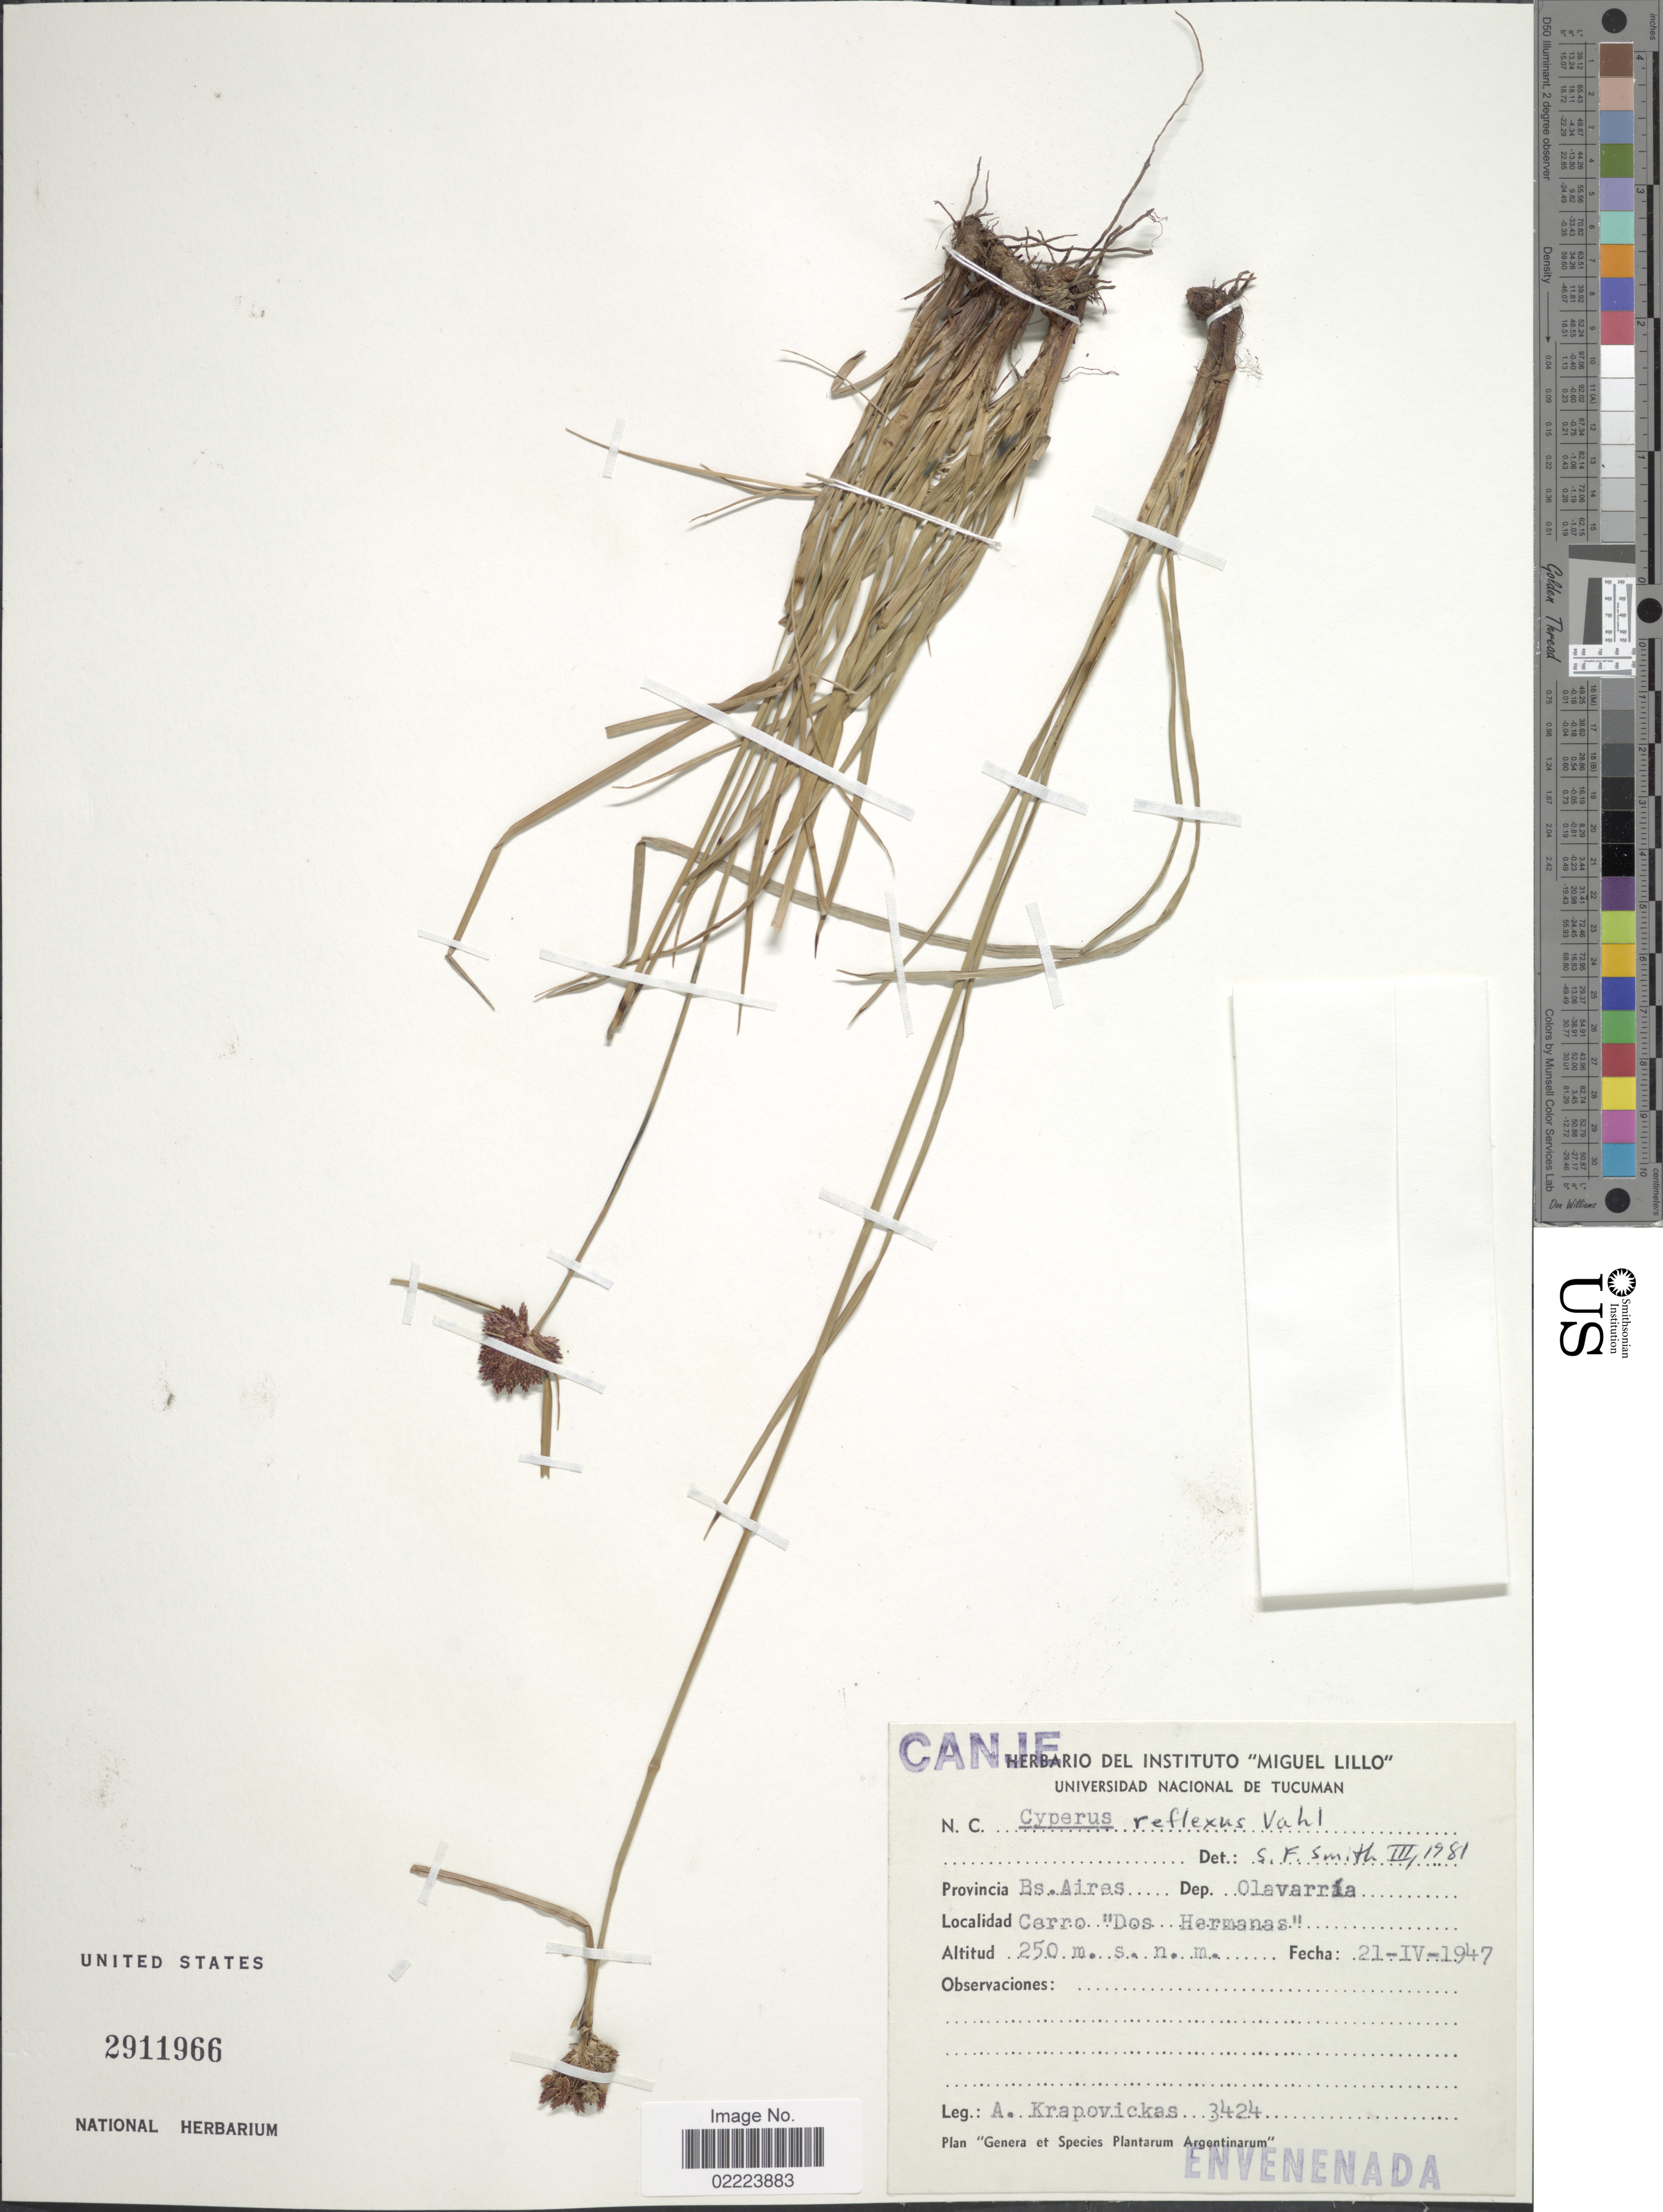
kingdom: Plantae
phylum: Tracheophyta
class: Liliopsida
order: Poales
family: Cyperaceae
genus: Cyperus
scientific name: Cyperus reflexus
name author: Vahl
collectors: A. Krapovickas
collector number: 3424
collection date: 1947-04-21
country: Argentina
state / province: Buenos Aires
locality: Provincia Bs. Aires, Dep. Olavarria, Cerro "Dos Hermanas"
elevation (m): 250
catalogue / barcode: US 2911966